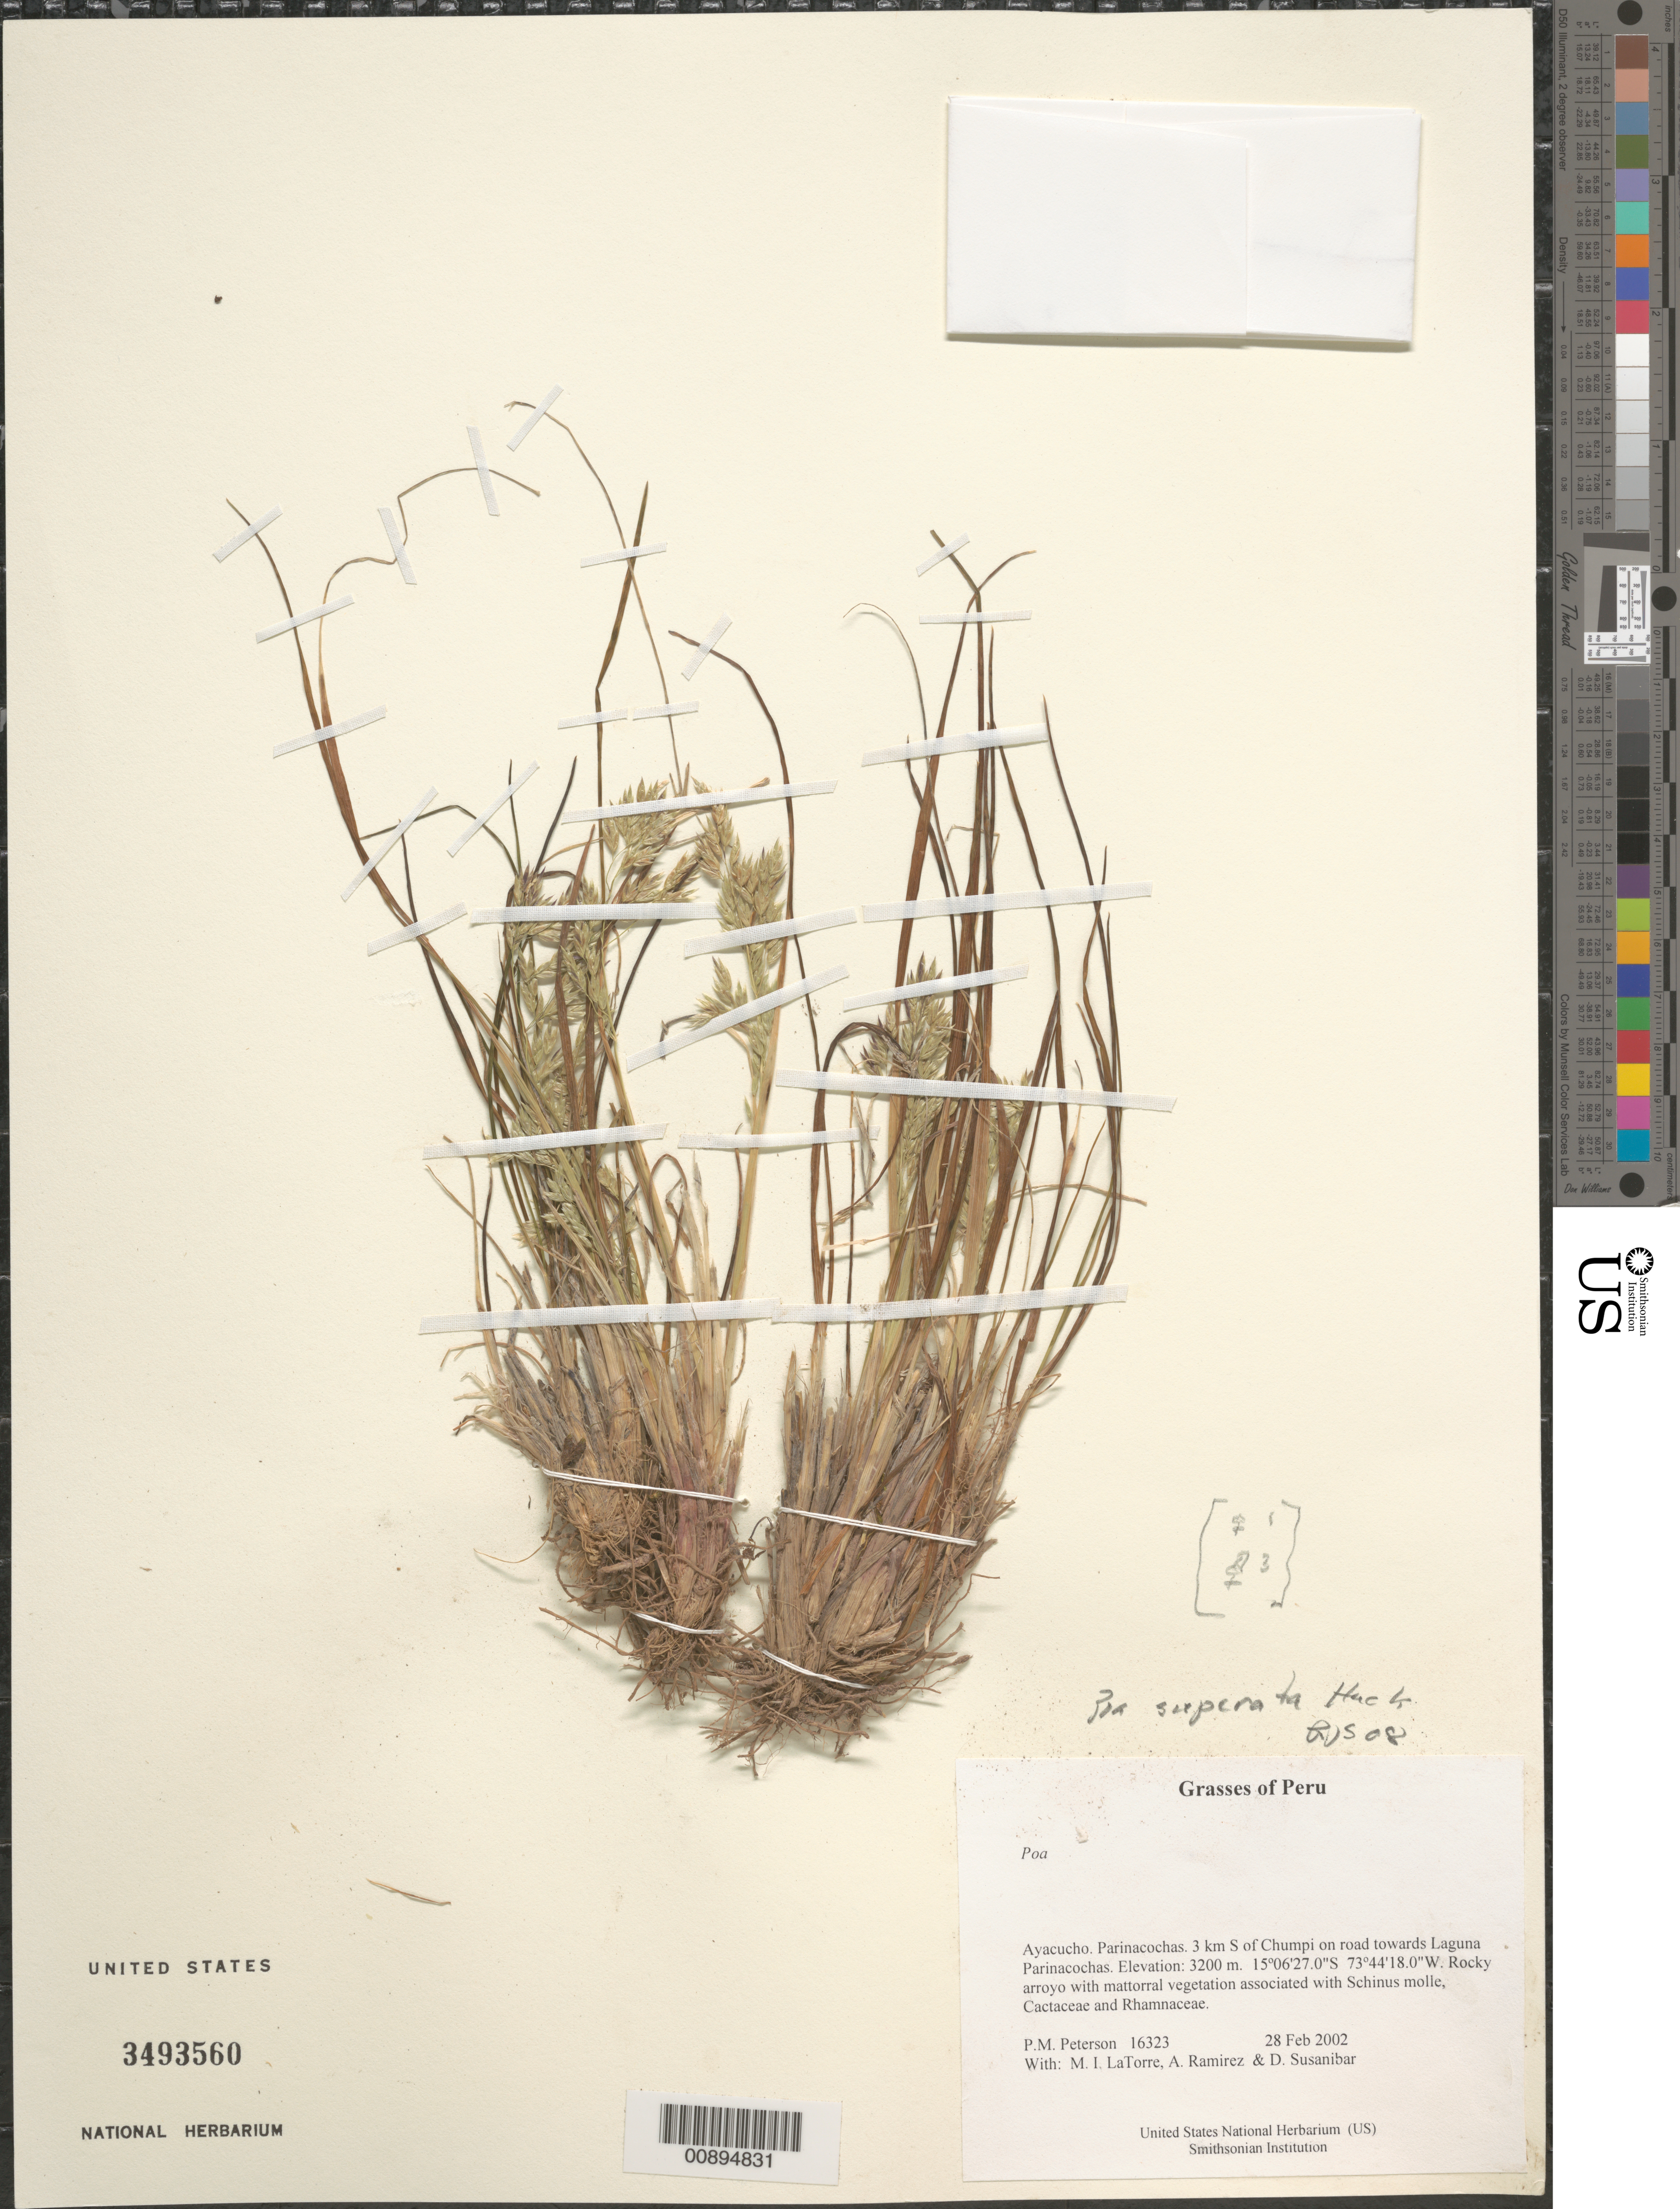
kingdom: Plantae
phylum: Tracheophyta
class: Liliopsida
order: Poales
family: Poaceae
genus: Poa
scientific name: Poa grisebachii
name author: R.E. Fr.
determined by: Soreng, Robert J., Research Associate (BOT), Smithsonian Institution - National Museum of Natural History (UNITED STATES)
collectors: P. M. Peterson, M. I. La Torre, A. Ramírez & D. Susanibar Cruz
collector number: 16323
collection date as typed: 28 Feb 2002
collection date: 2002-02-28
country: Peru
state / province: Ayacucho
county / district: Parinacochas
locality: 3 km S of Chumpi on road towards Laguna Parinacochas.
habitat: Rocky arroyo with mattorral vegetation associated with ~Schinus molle~, Cactaceae and Rhamnaceae.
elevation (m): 3200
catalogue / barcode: US 3493560